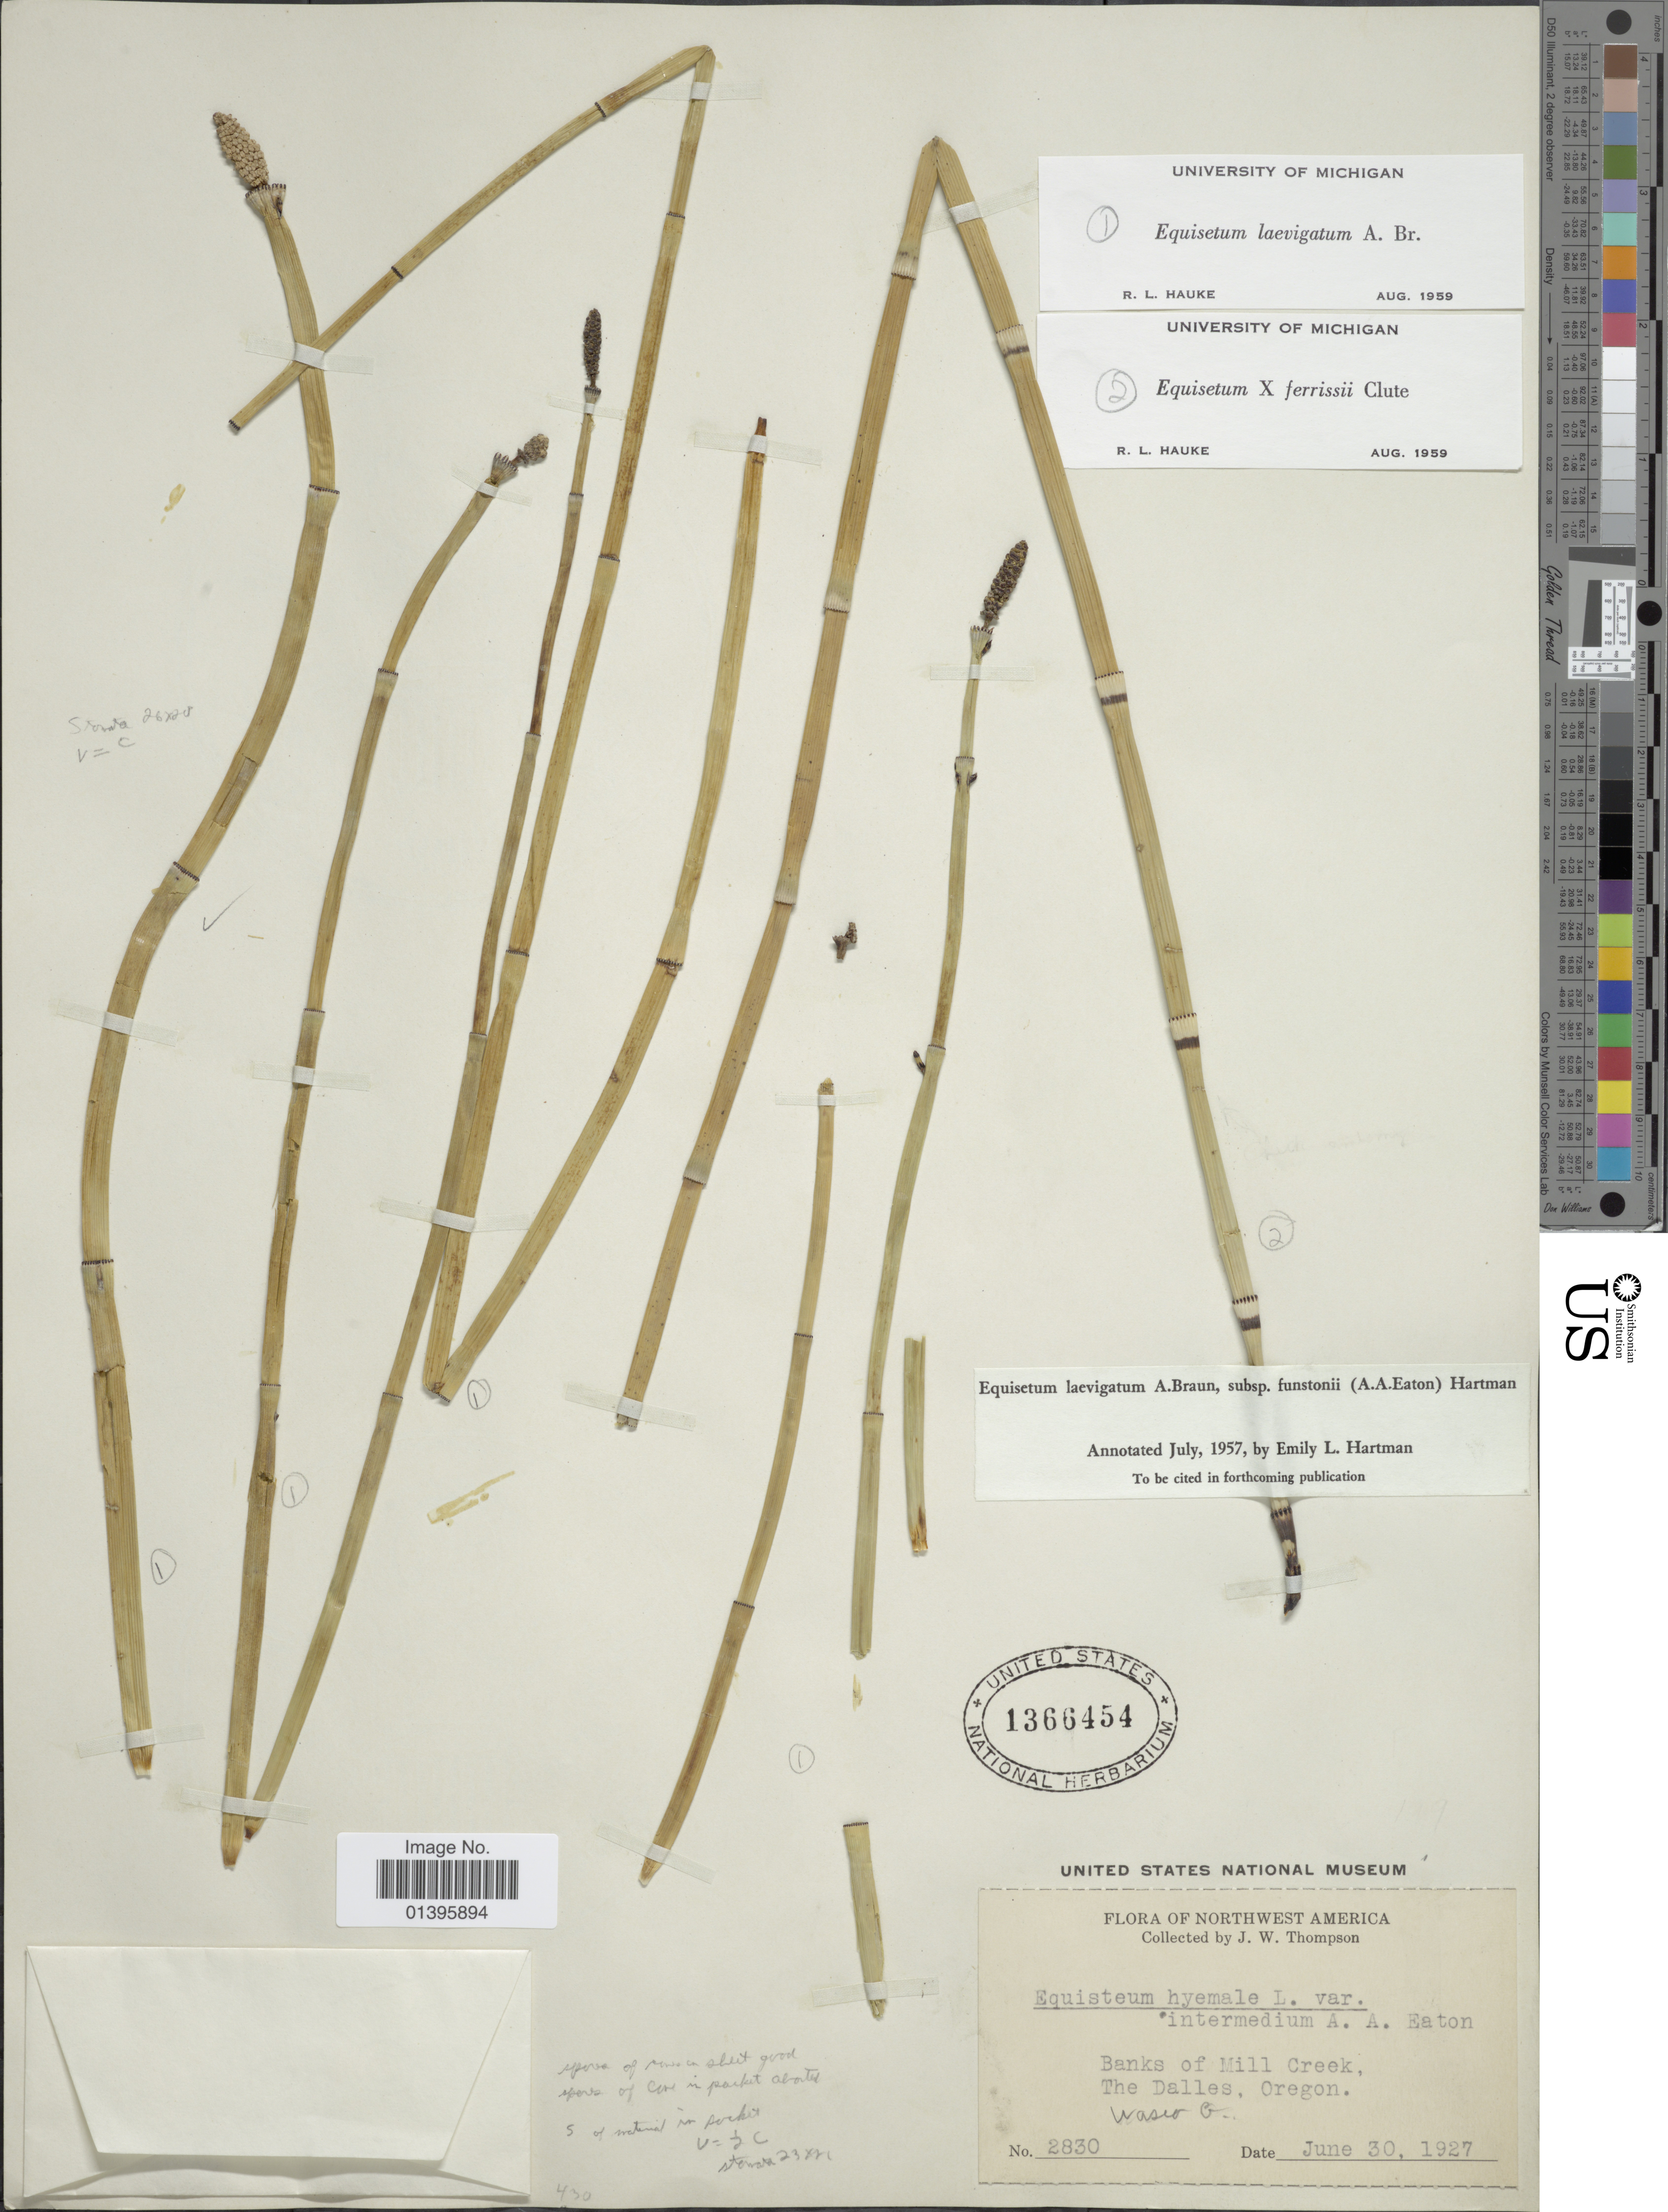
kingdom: Plantae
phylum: Tracheophyta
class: Polypodiopsida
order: Equisetales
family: Equisetaceae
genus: Equisetum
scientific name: Equisetum x ferrissii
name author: Clute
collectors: J. W. Thompson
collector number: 2830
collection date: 1927-06-30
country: United States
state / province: Oregon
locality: Banks of Mill Creek, The Dalles, Waseo Co.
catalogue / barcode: US 1366454